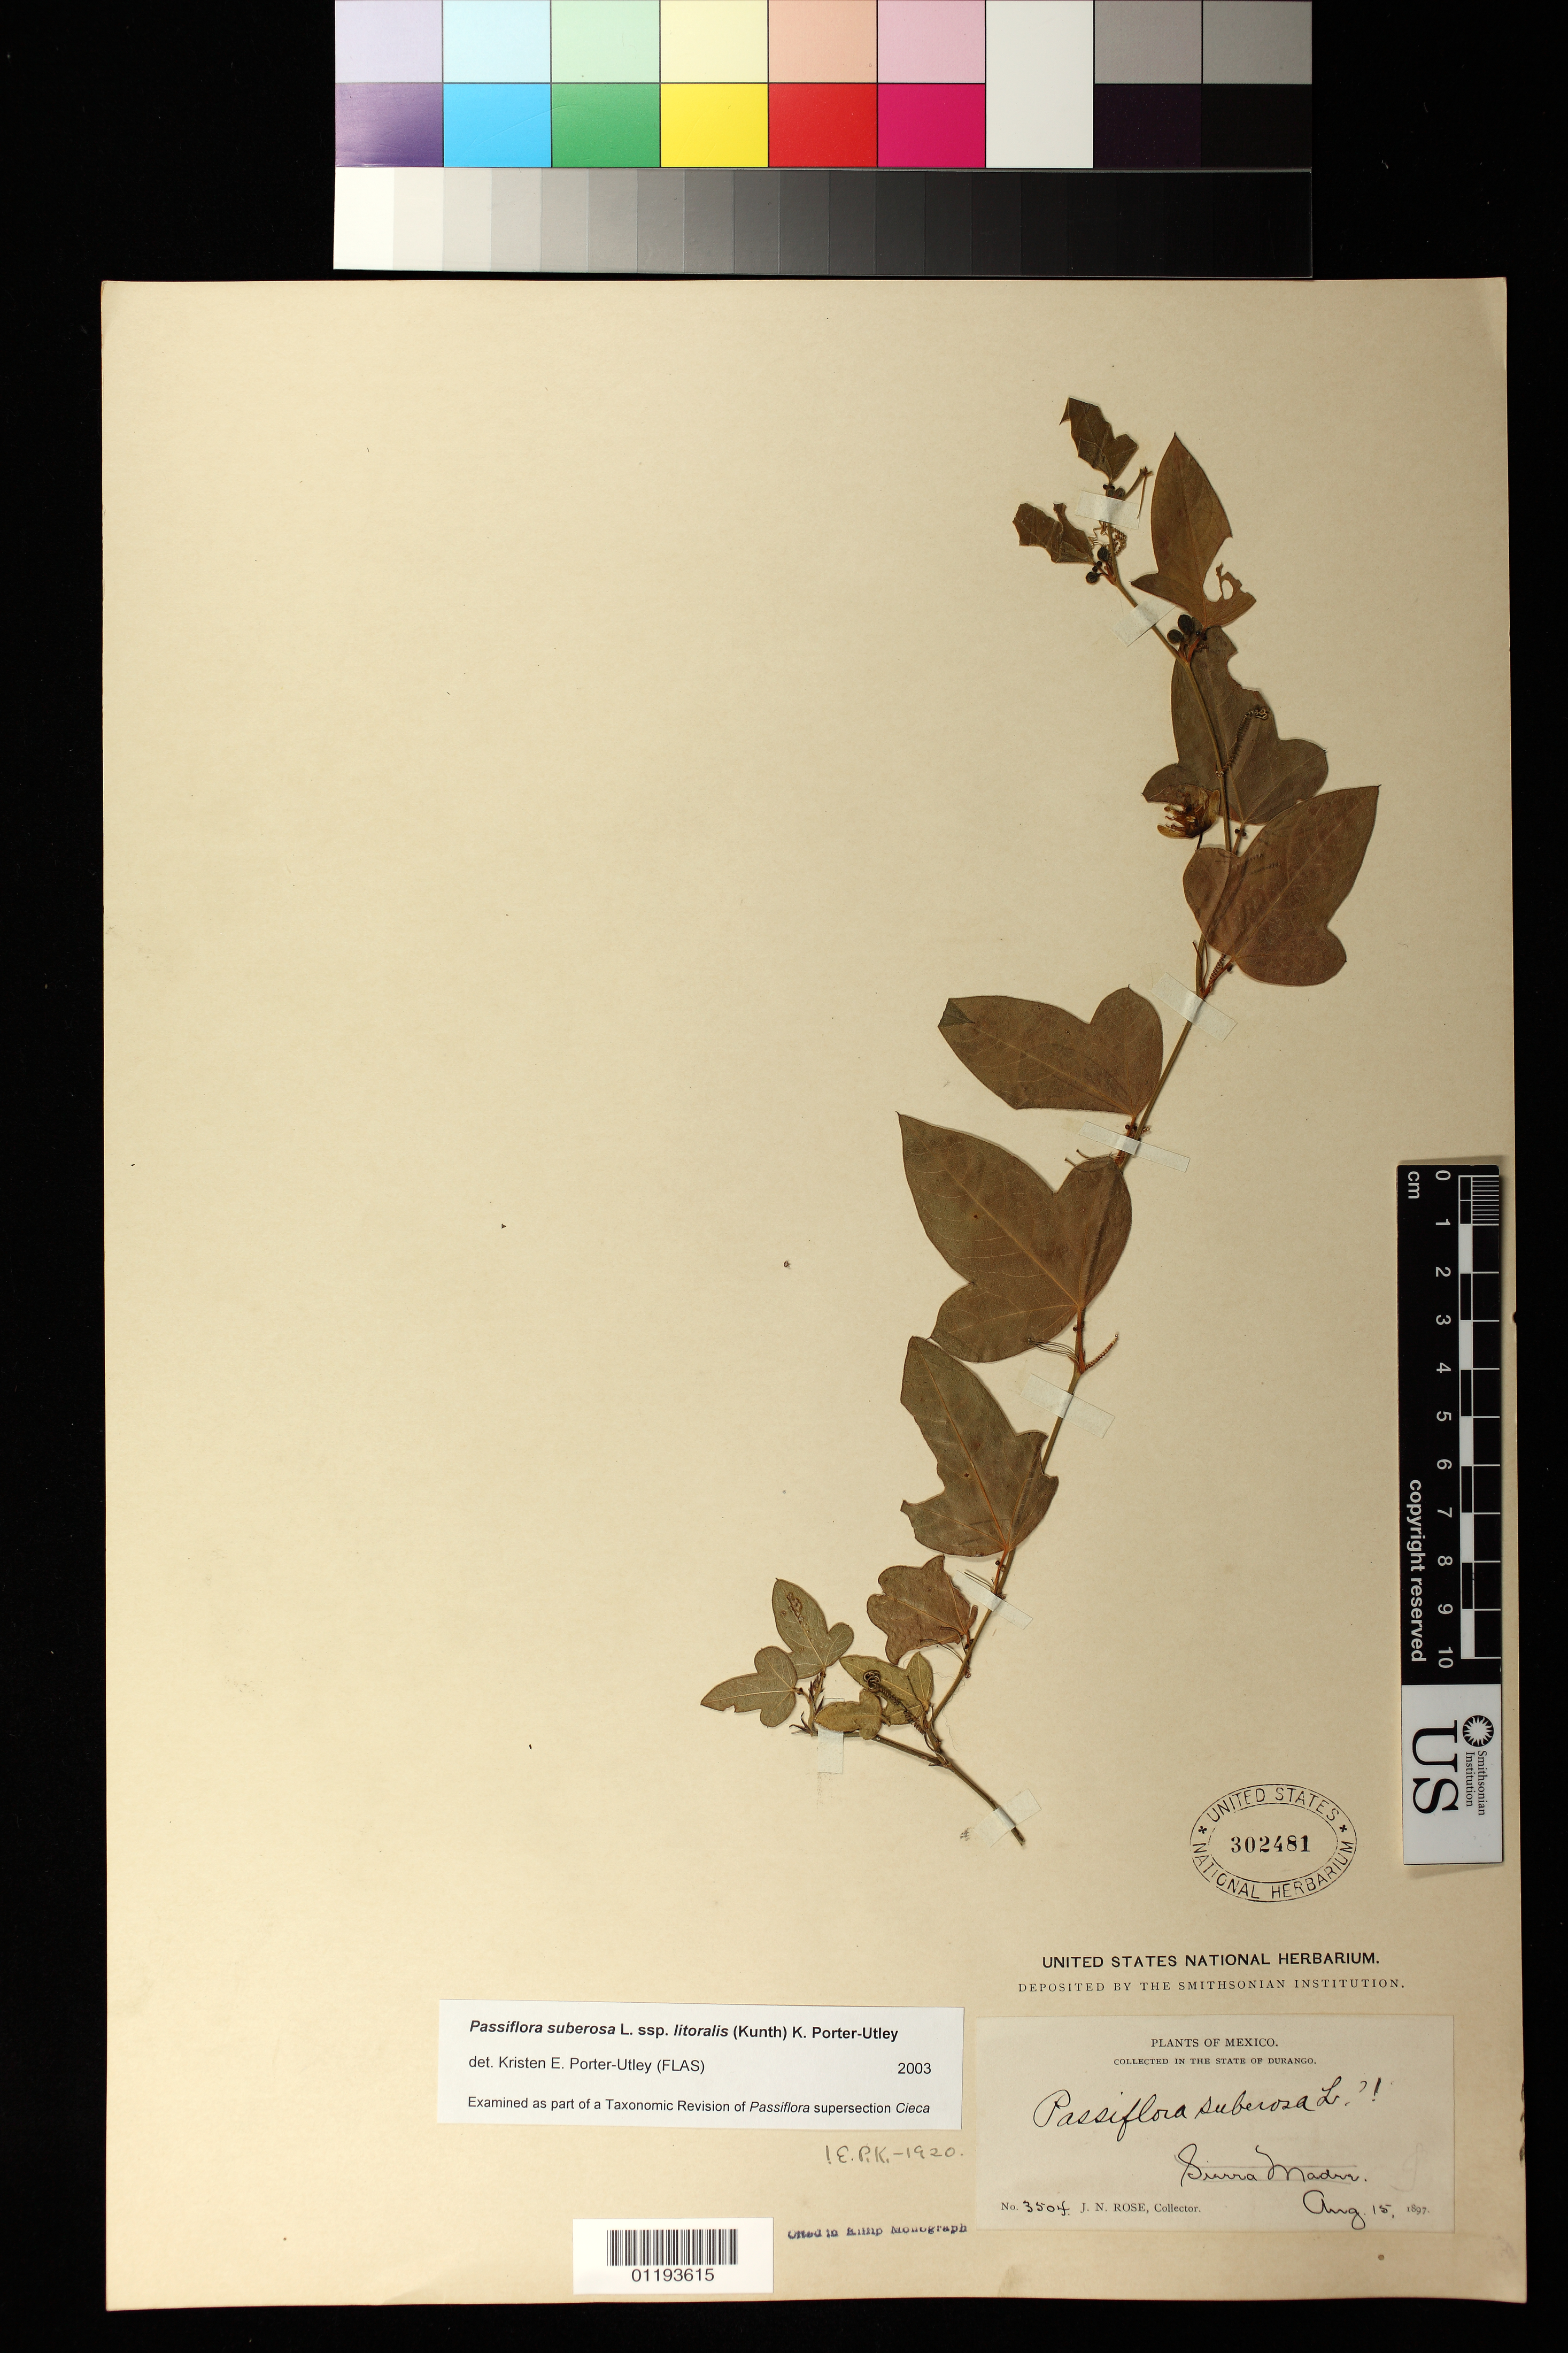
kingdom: Plantae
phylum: Tracheophyta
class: Magnoliopsida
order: Malpighiales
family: Passifloraceae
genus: Passiflora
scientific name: Passiflora suberosa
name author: L.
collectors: J. N. Rose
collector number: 3504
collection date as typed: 1897 Aug 15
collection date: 1897-08-15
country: Mexico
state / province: Durango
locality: Sierra Madre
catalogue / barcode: US 302481